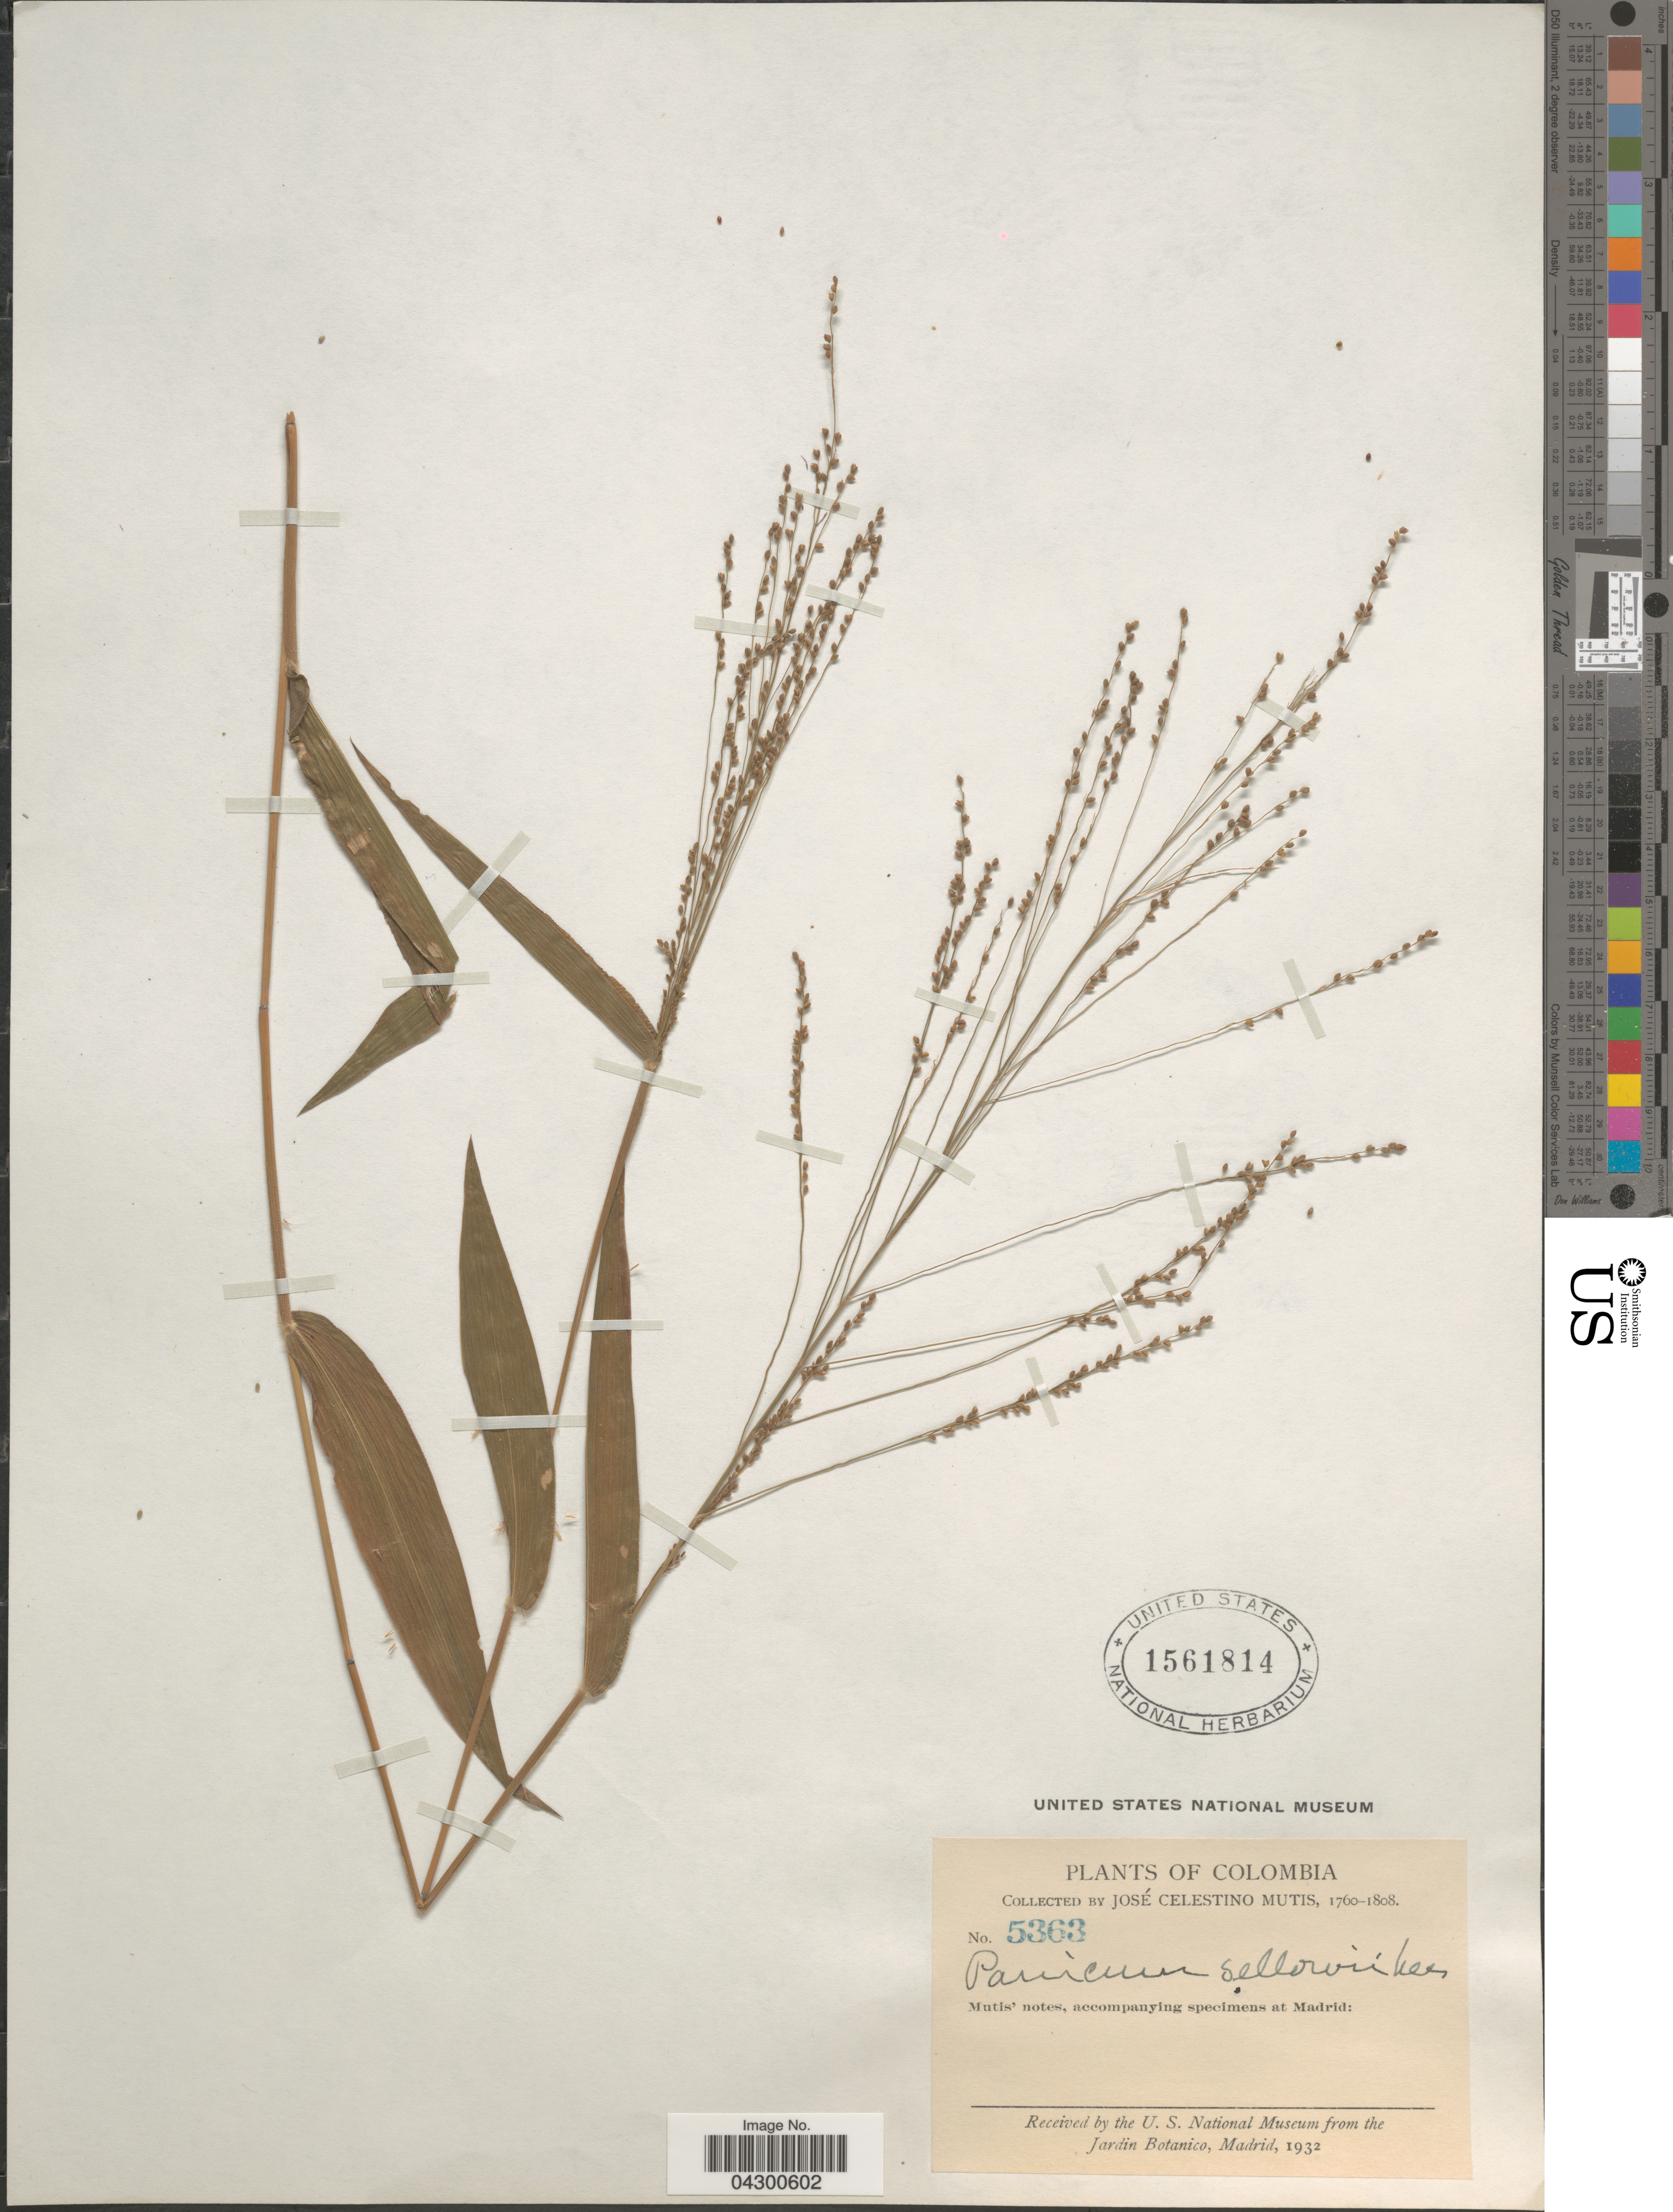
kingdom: Plantae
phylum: Tracheophyta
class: Liliopsida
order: Poales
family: Poaceae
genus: Panicum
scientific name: Panicum sellowii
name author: Nees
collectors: J. C. B. Mutis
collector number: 5363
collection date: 1760/1808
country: Colombia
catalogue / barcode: US 1561814